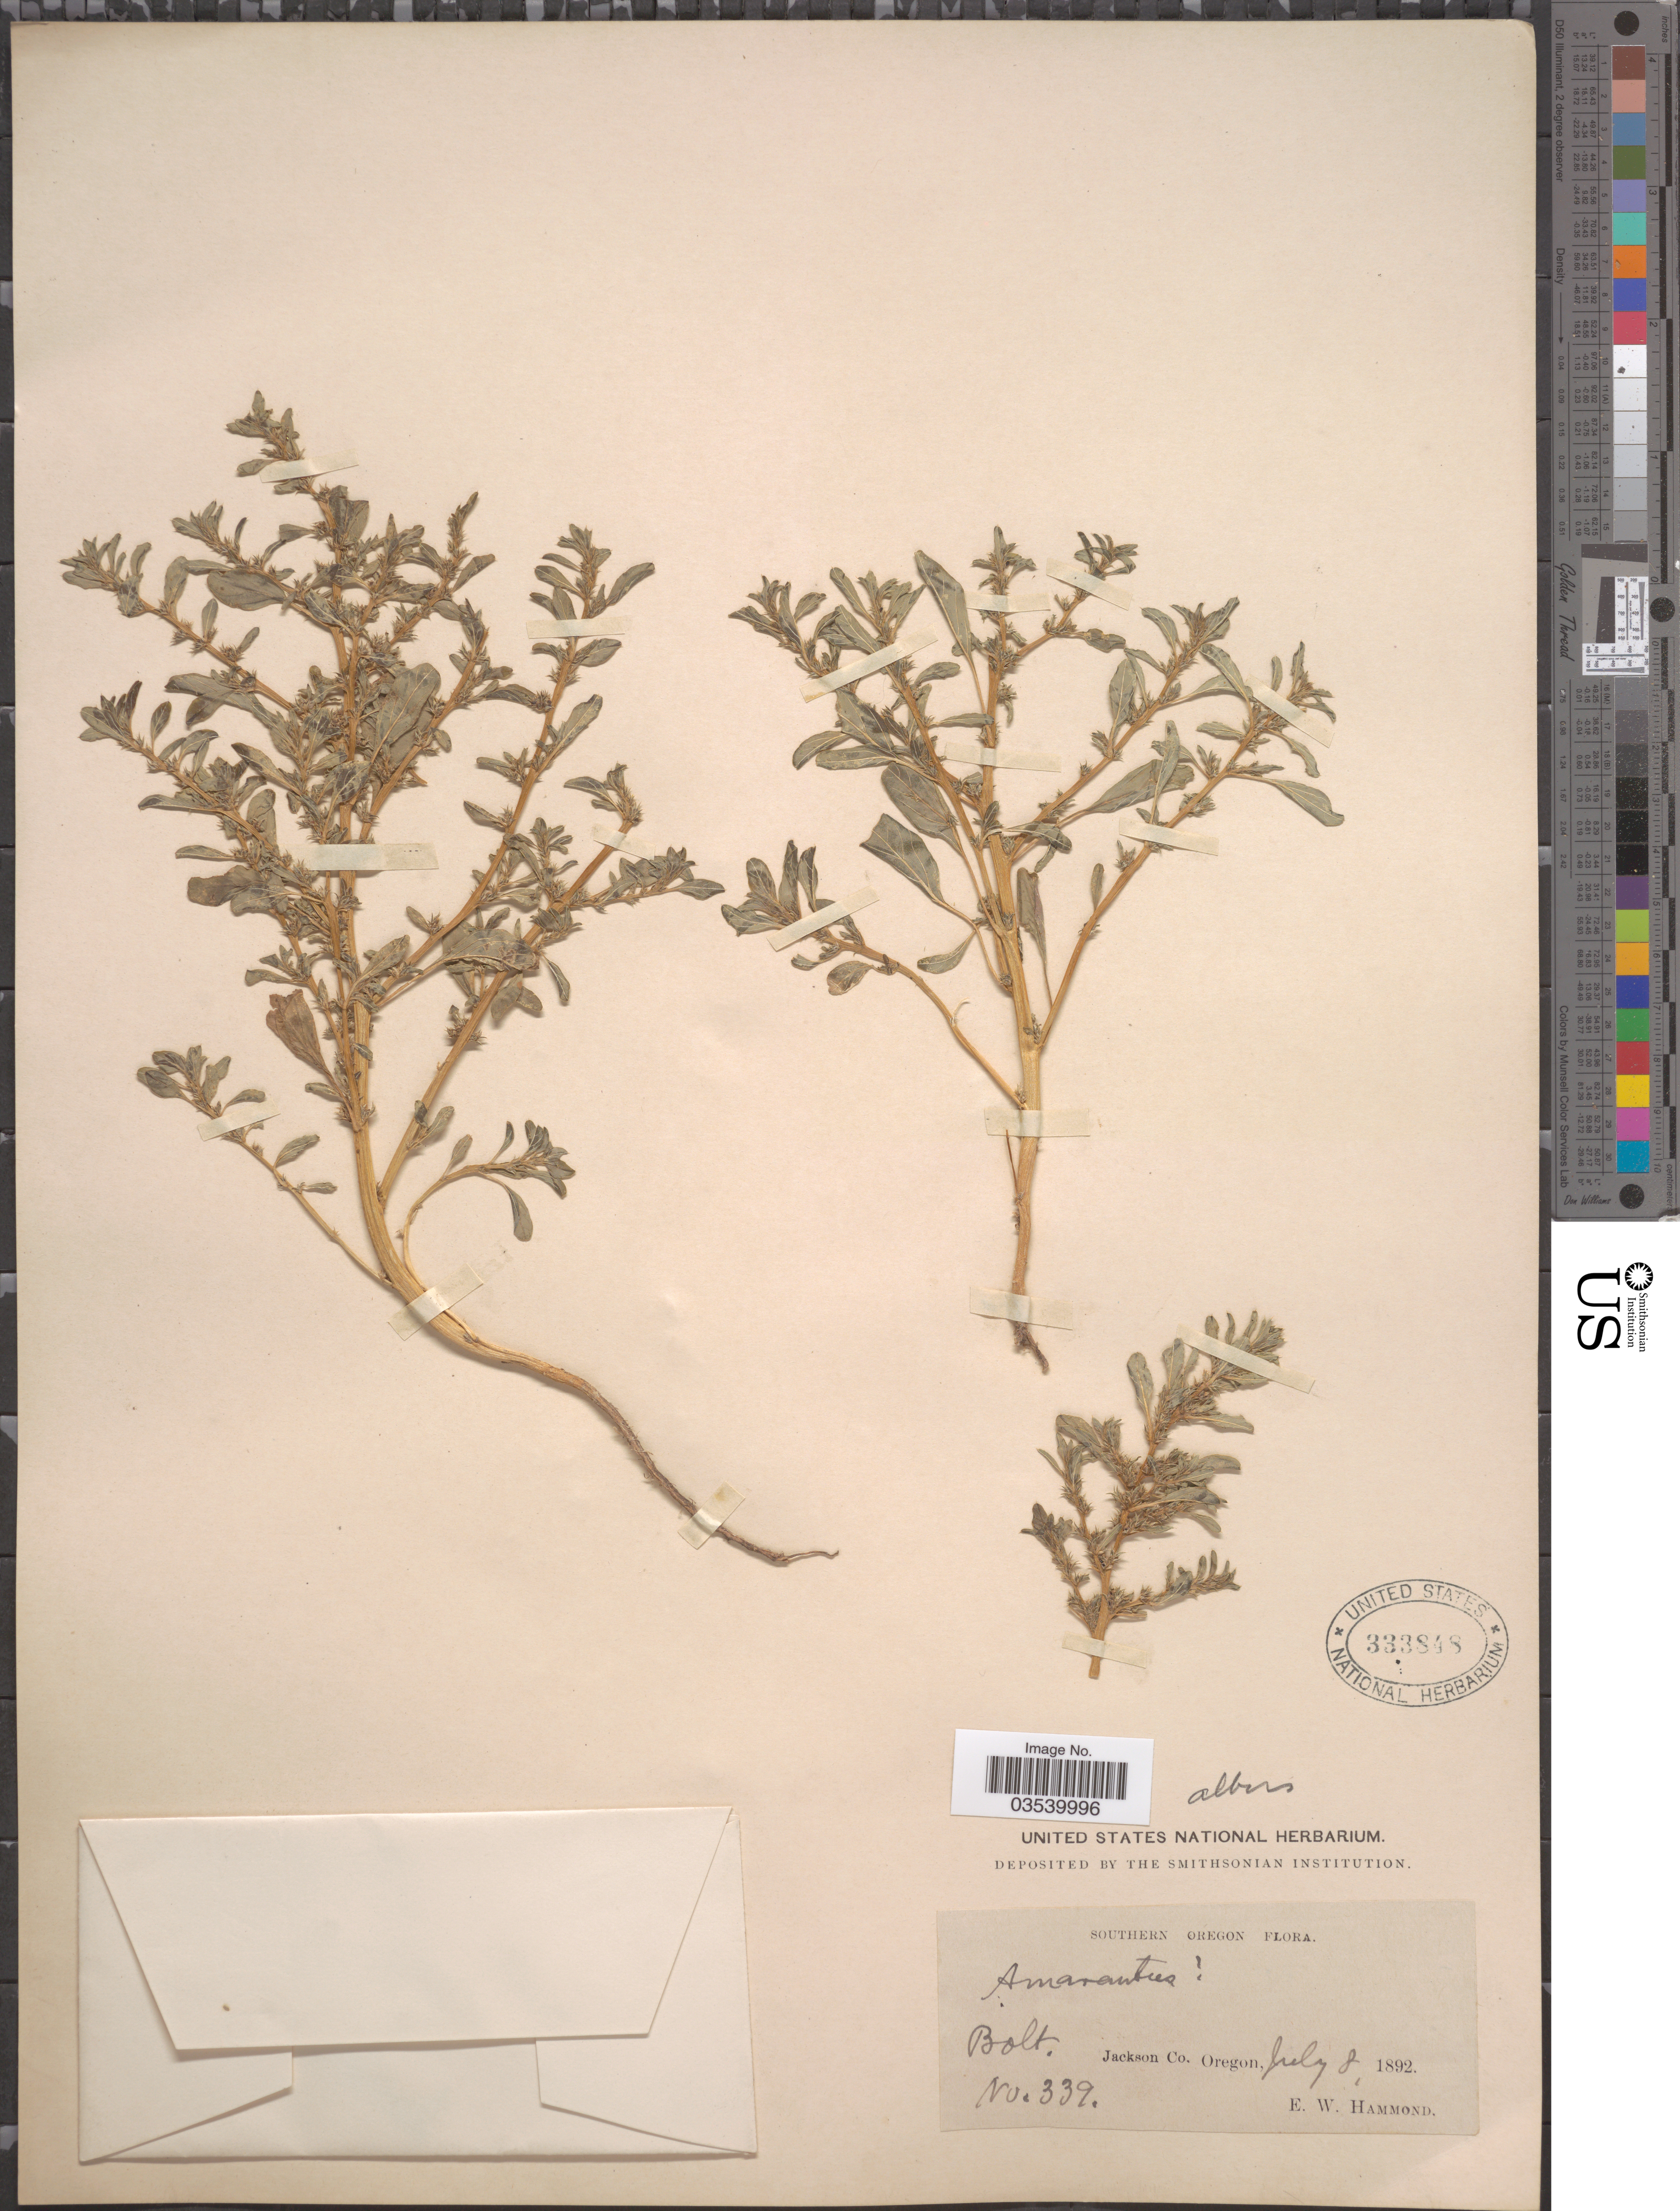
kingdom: Plantae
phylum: Tracheophyta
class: Magnoliopsida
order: Caryophyllales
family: Amaranthaceae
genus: Amaranthus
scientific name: Amaranthus albus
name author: L.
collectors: E. Hammond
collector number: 339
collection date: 1892-07-08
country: United States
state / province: Oregon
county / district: Jackson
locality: Southern Oregon. Bolt. Jackson Co.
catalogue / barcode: US 333848